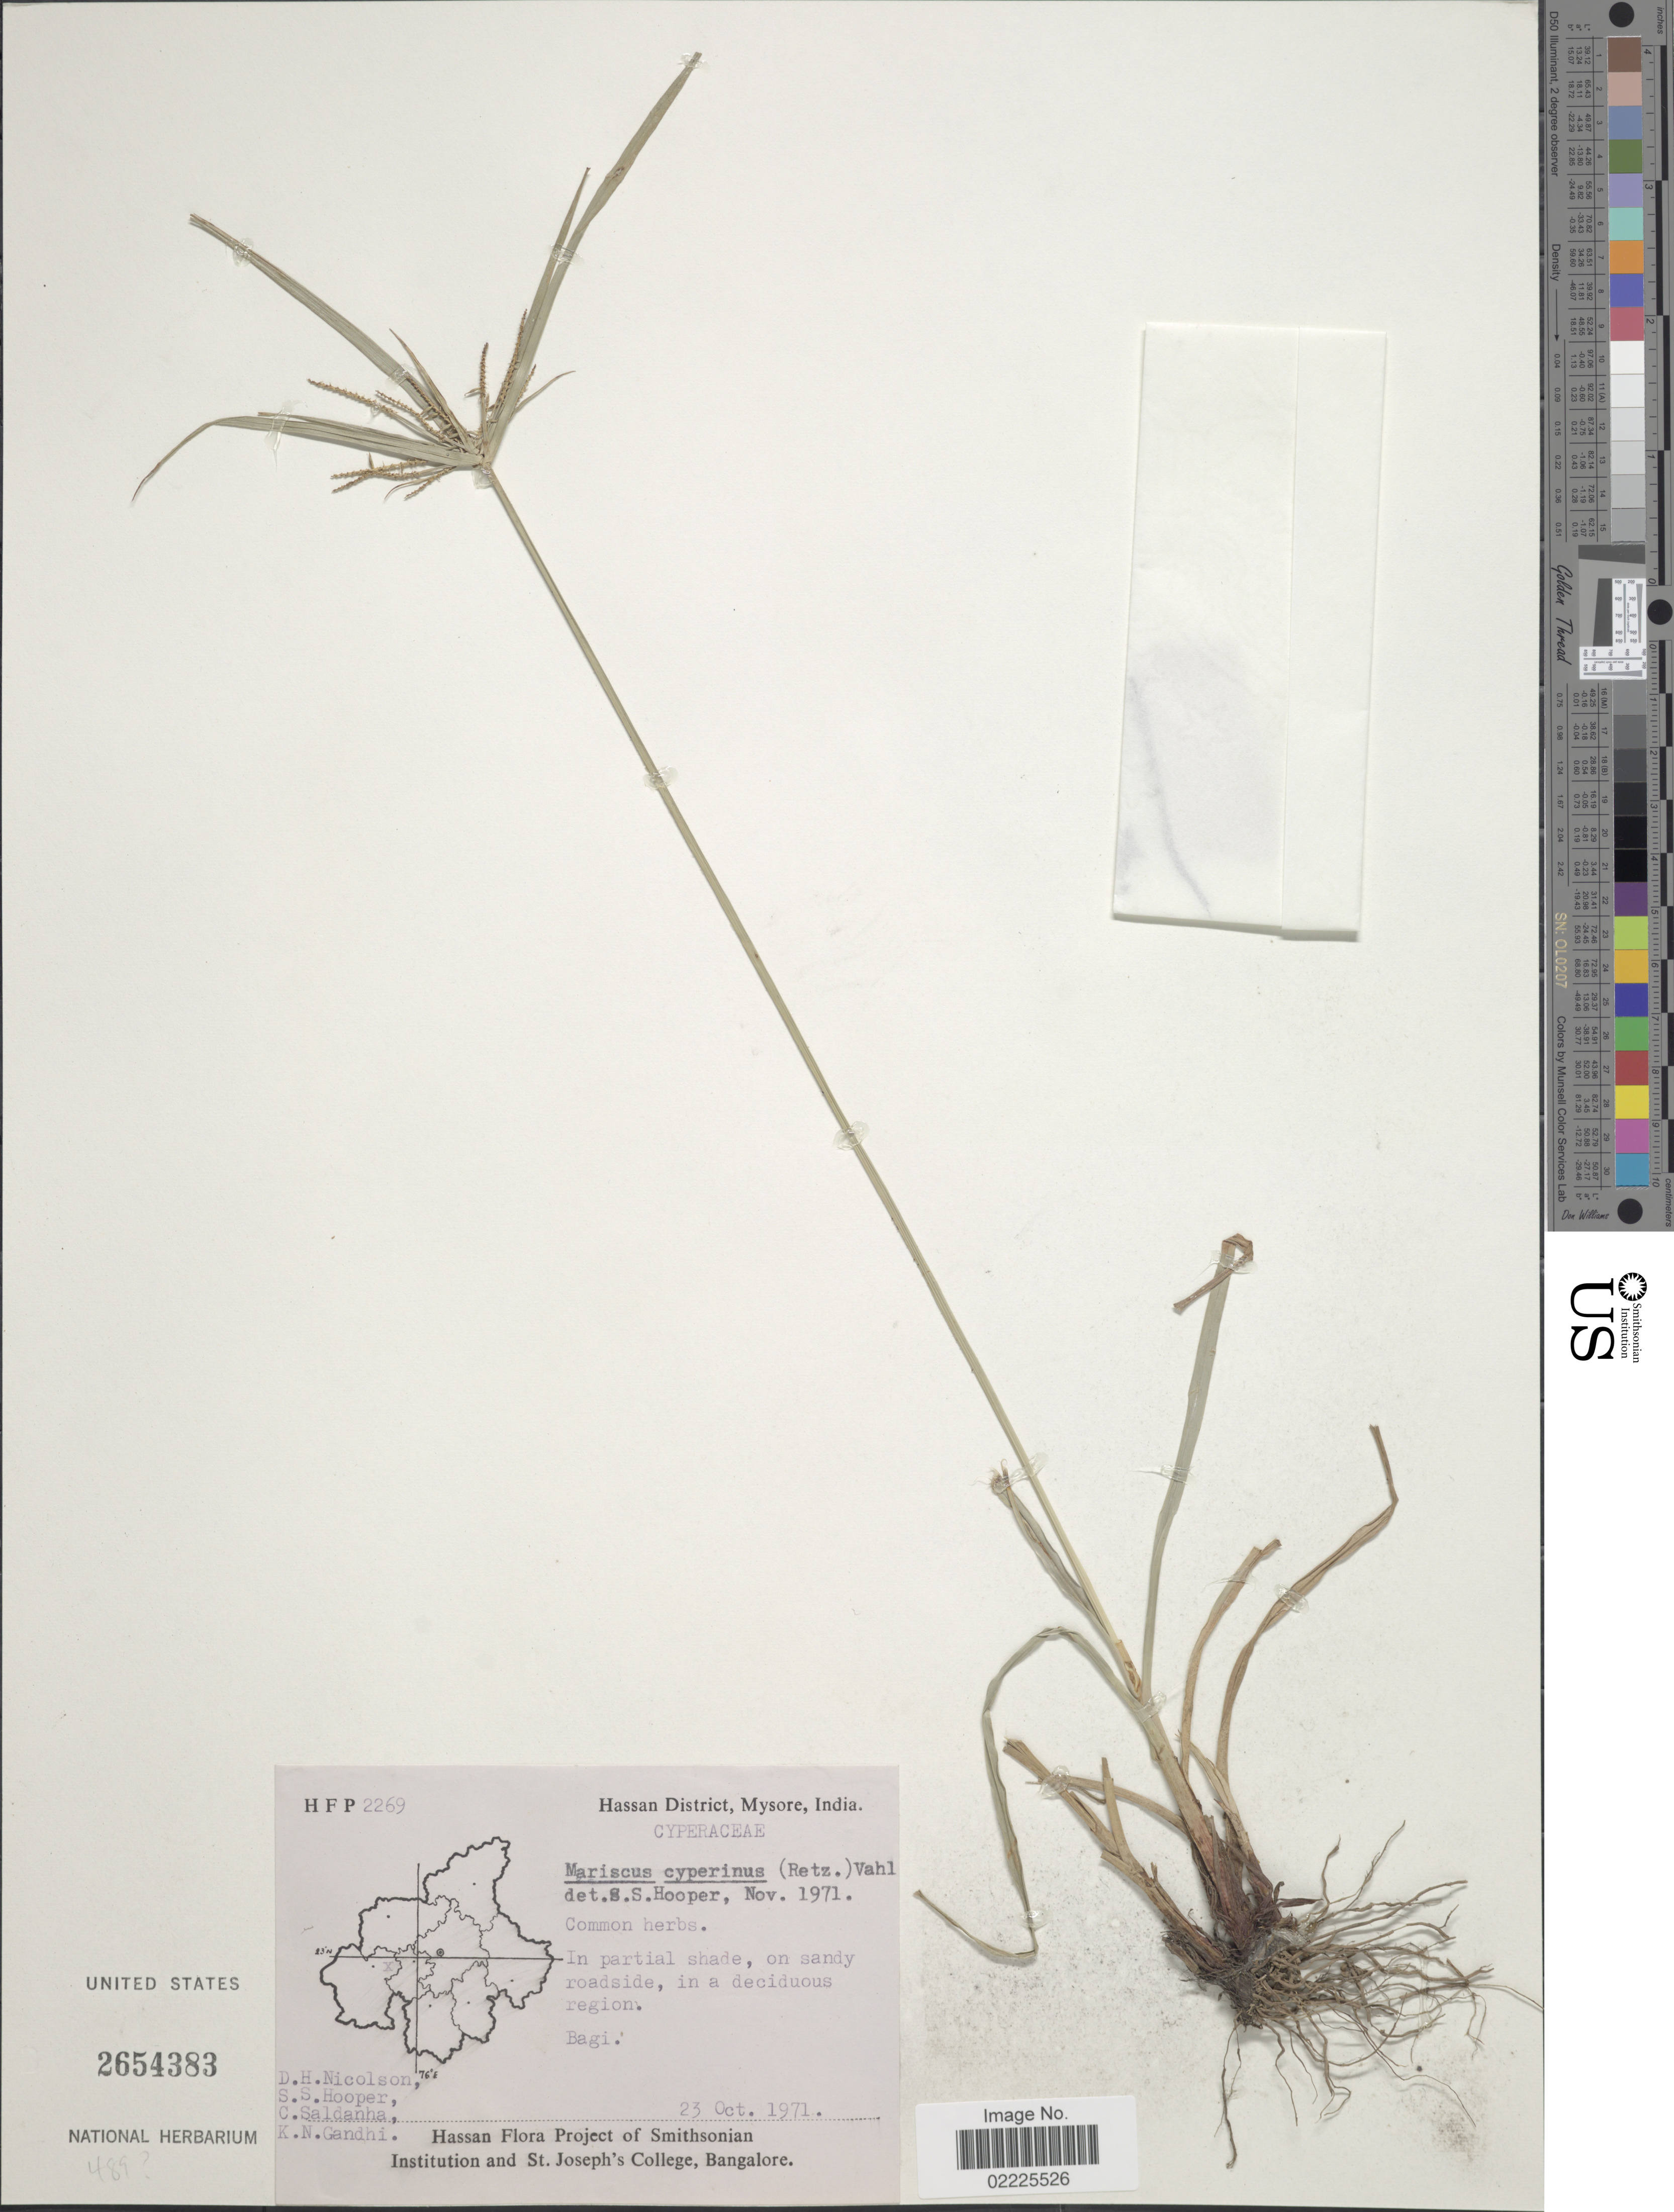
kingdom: Plantae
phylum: Tracheophyta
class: Liliopsida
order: Poales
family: Cyperaceae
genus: Cyperus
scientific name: Cyperus cyperinus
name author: (Retz.) Valck. Sur.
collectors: D. H. Nicolson, S. S. Hooper, C. Saldanha & K. N. Gandhi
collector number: H F P 2269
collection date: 1971-10-23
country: India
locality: Hassan District, Mysore, In partial shade, on sandy roadside, in a deciduous region, Bagi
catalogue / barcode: US 2654383